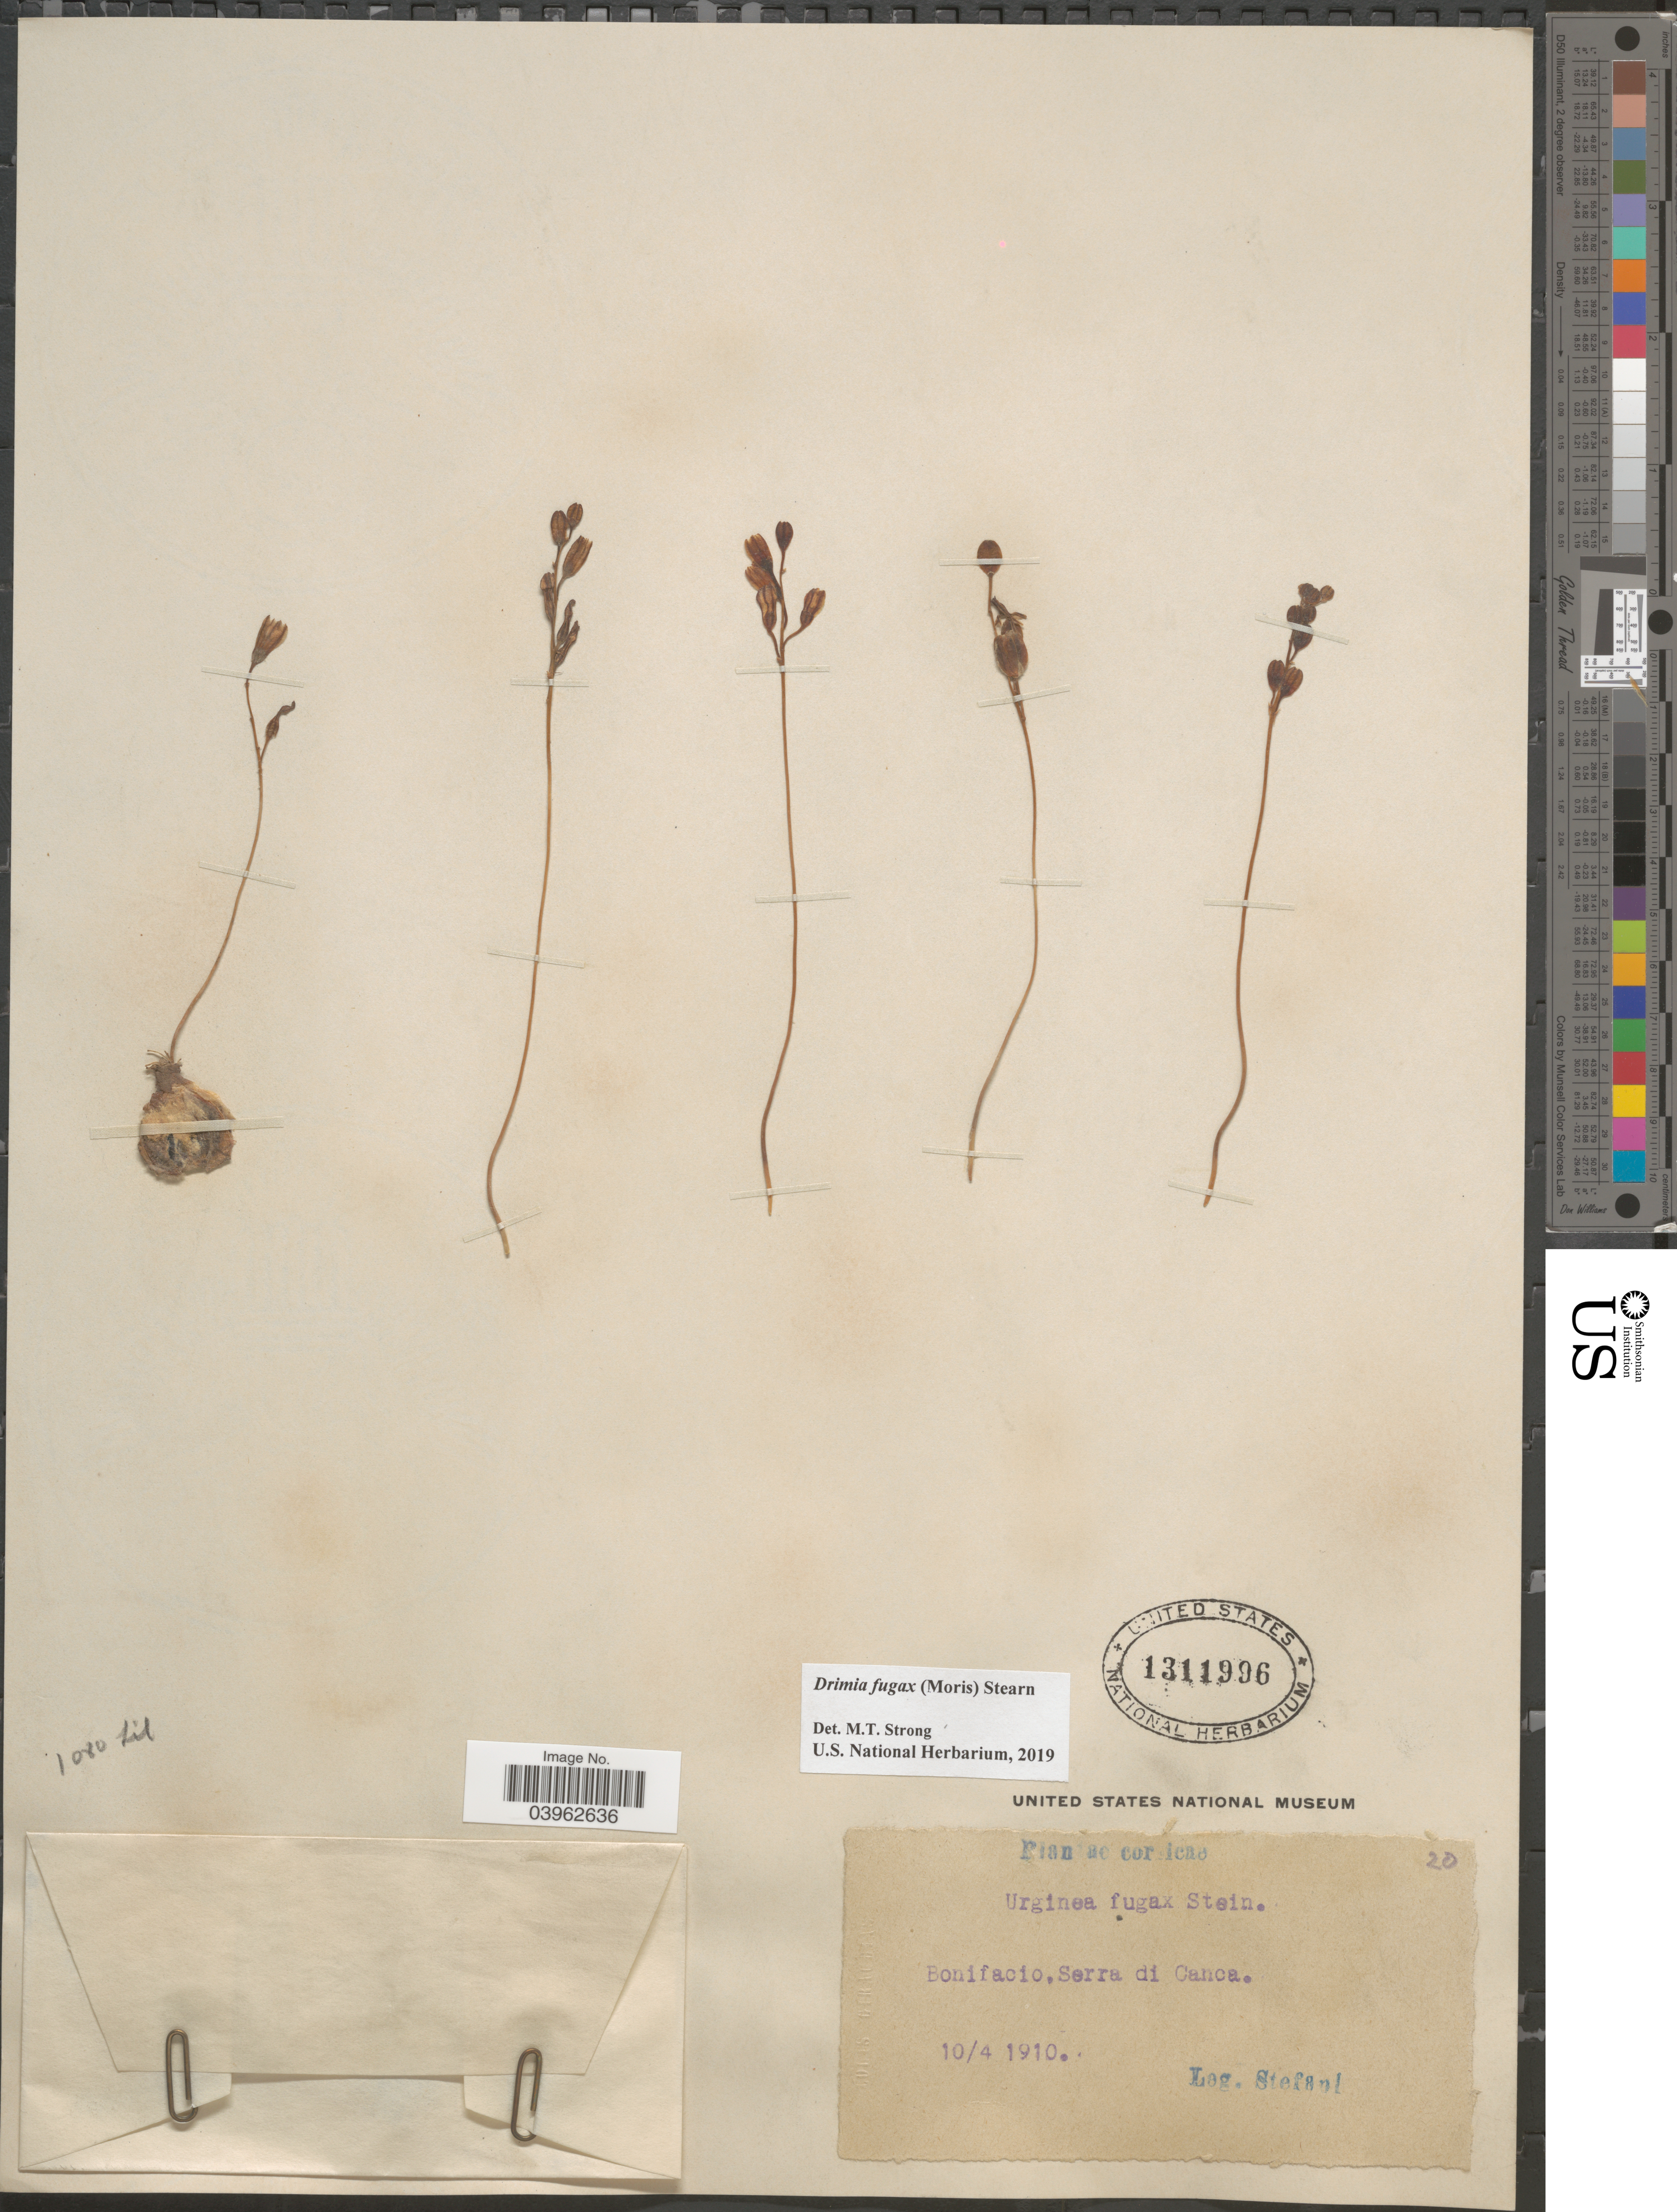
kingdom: Plantae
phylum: Tracheophyta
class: Liliopsida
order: Asparagales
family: Asparagaceae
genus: Drimia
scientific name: Drimia fugax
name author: (Moris) Stearn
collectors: Stefani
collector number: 20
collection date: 1910-04-10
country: France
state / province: Corsica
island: Corse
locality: Bonifacio. Serra di Canca.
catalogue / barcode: US 1311996